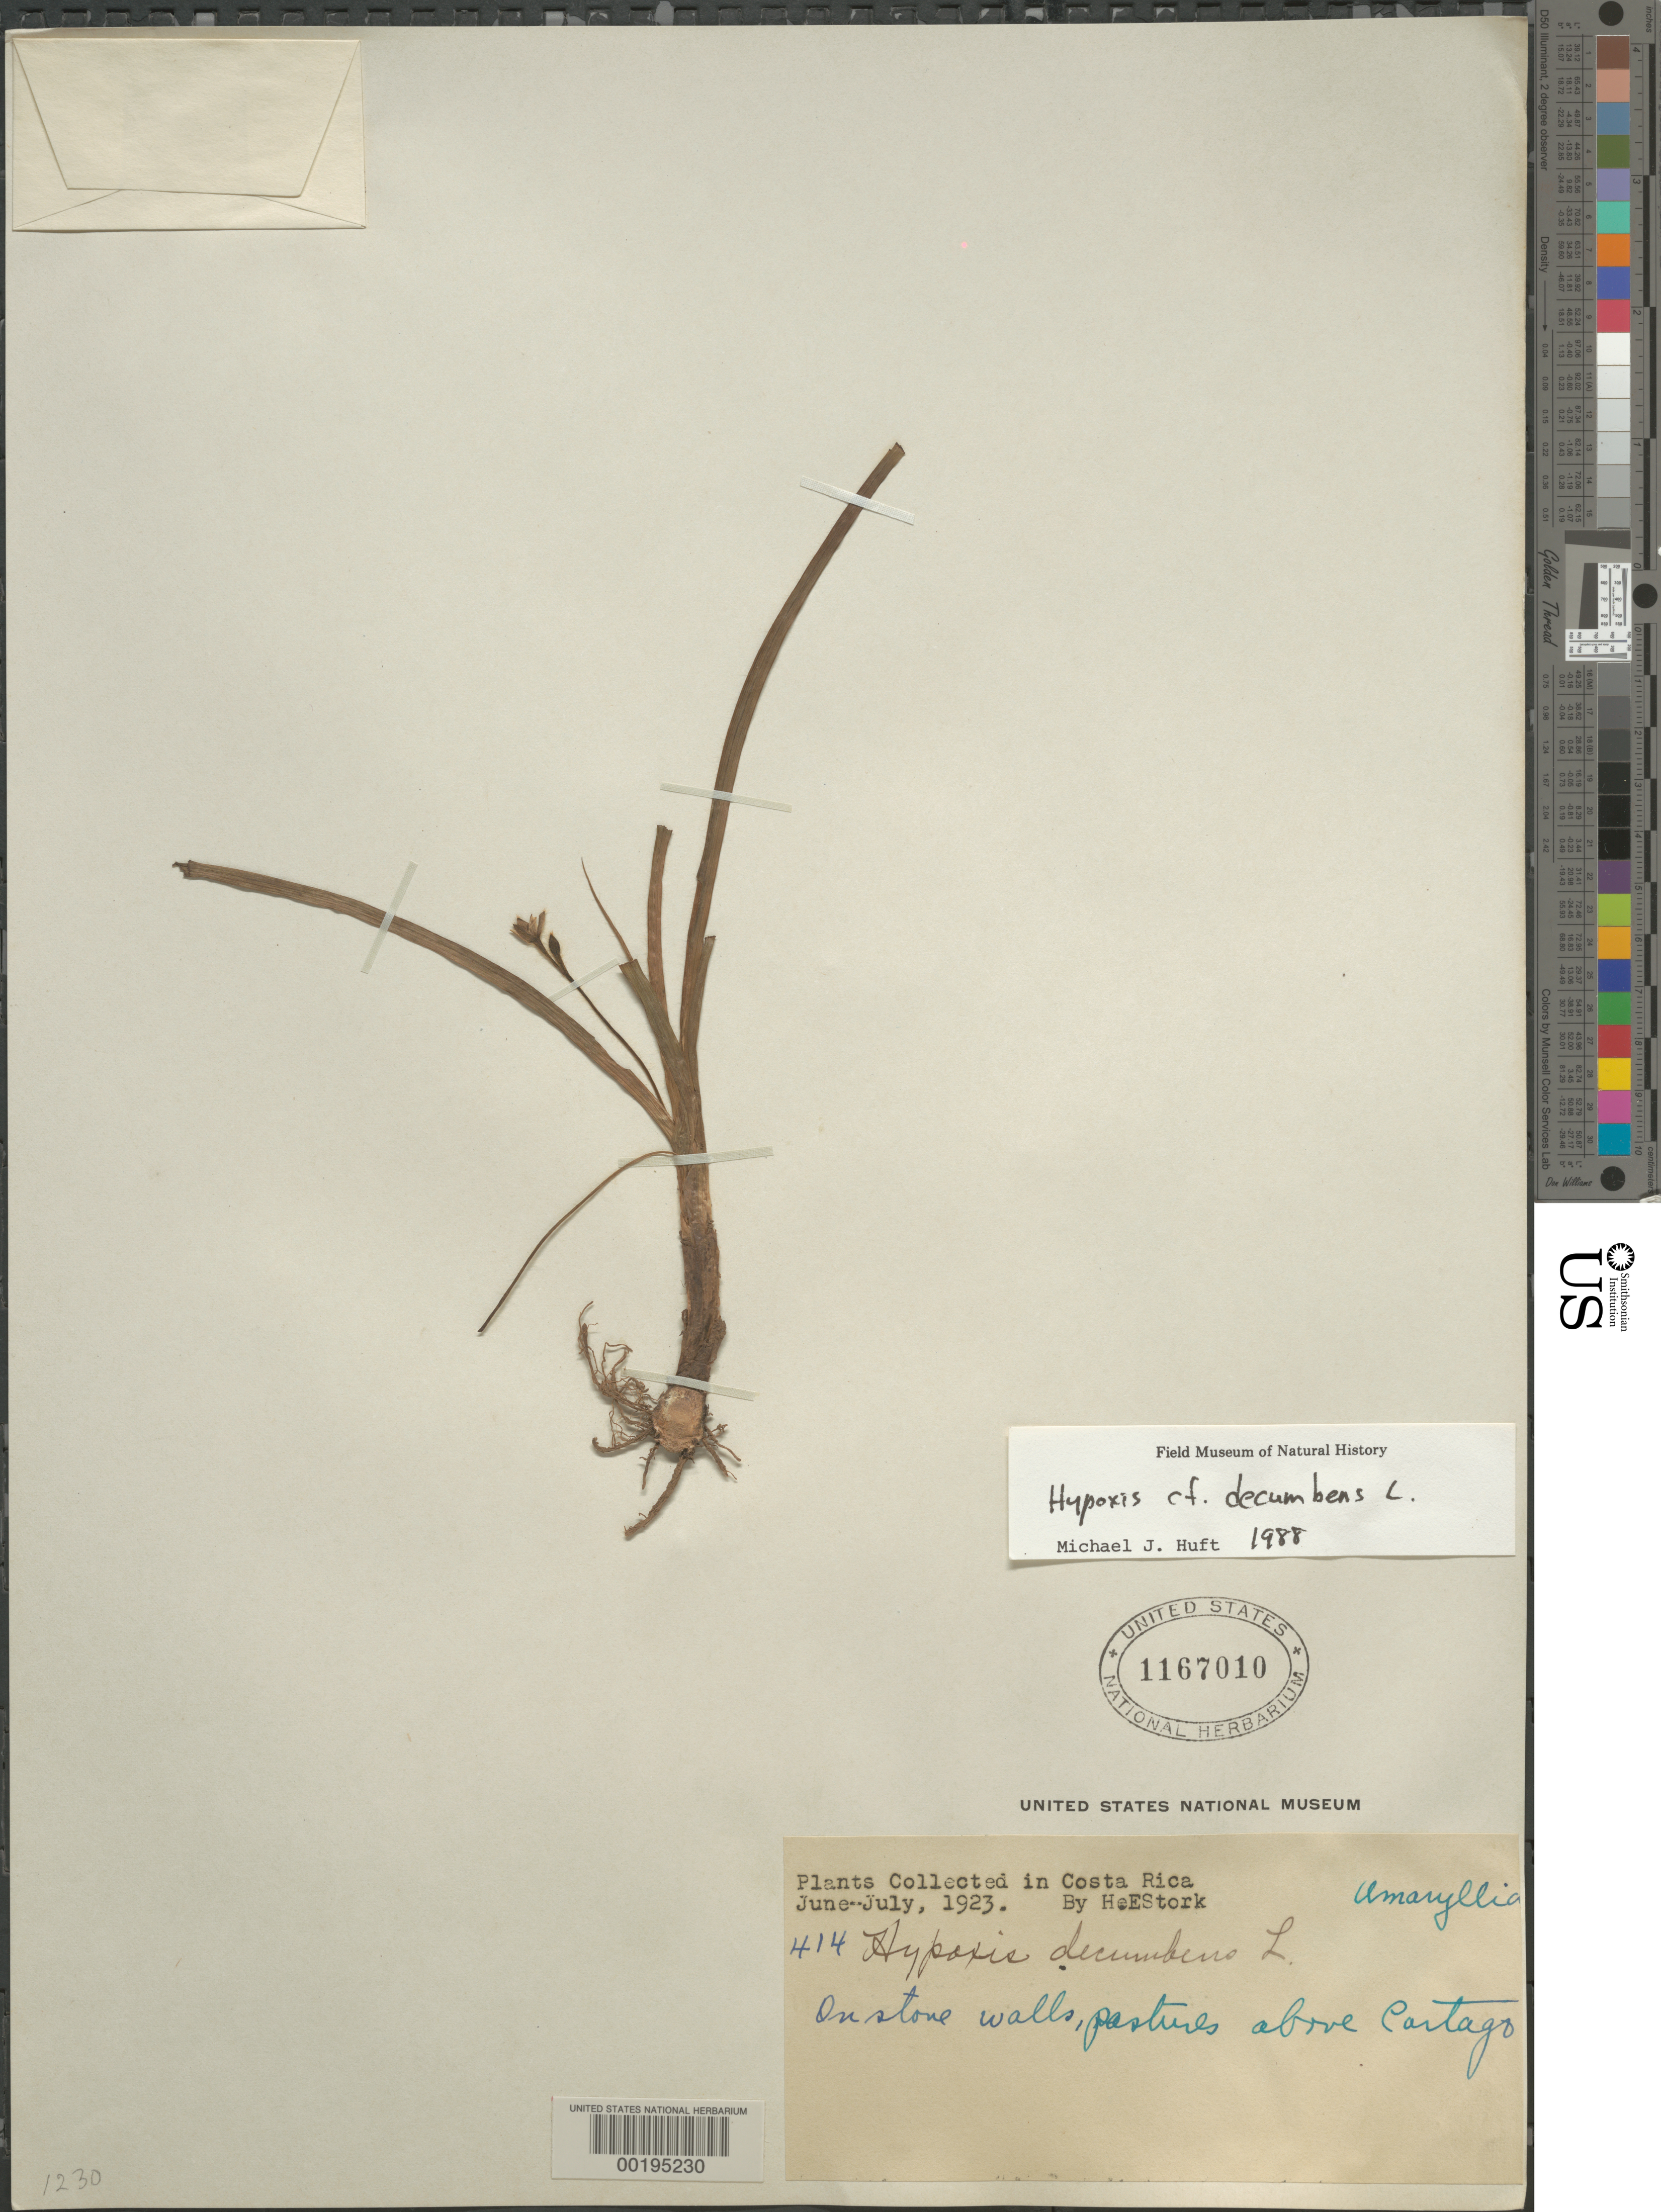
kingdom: Plantae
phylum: Tracheophyta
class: Liliopsida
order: Asparagales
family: Hypoxidaceae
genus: Hypoxis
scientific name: Hypoxis decumbens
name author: L.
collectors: H. E. Stork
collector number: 414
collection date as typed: Jun 1923 to -- Jul 1923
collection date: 1923-06/1923-07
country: Costa Rica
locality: Above Cartago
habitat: On stone walls, pastures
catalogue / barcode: US 1167010